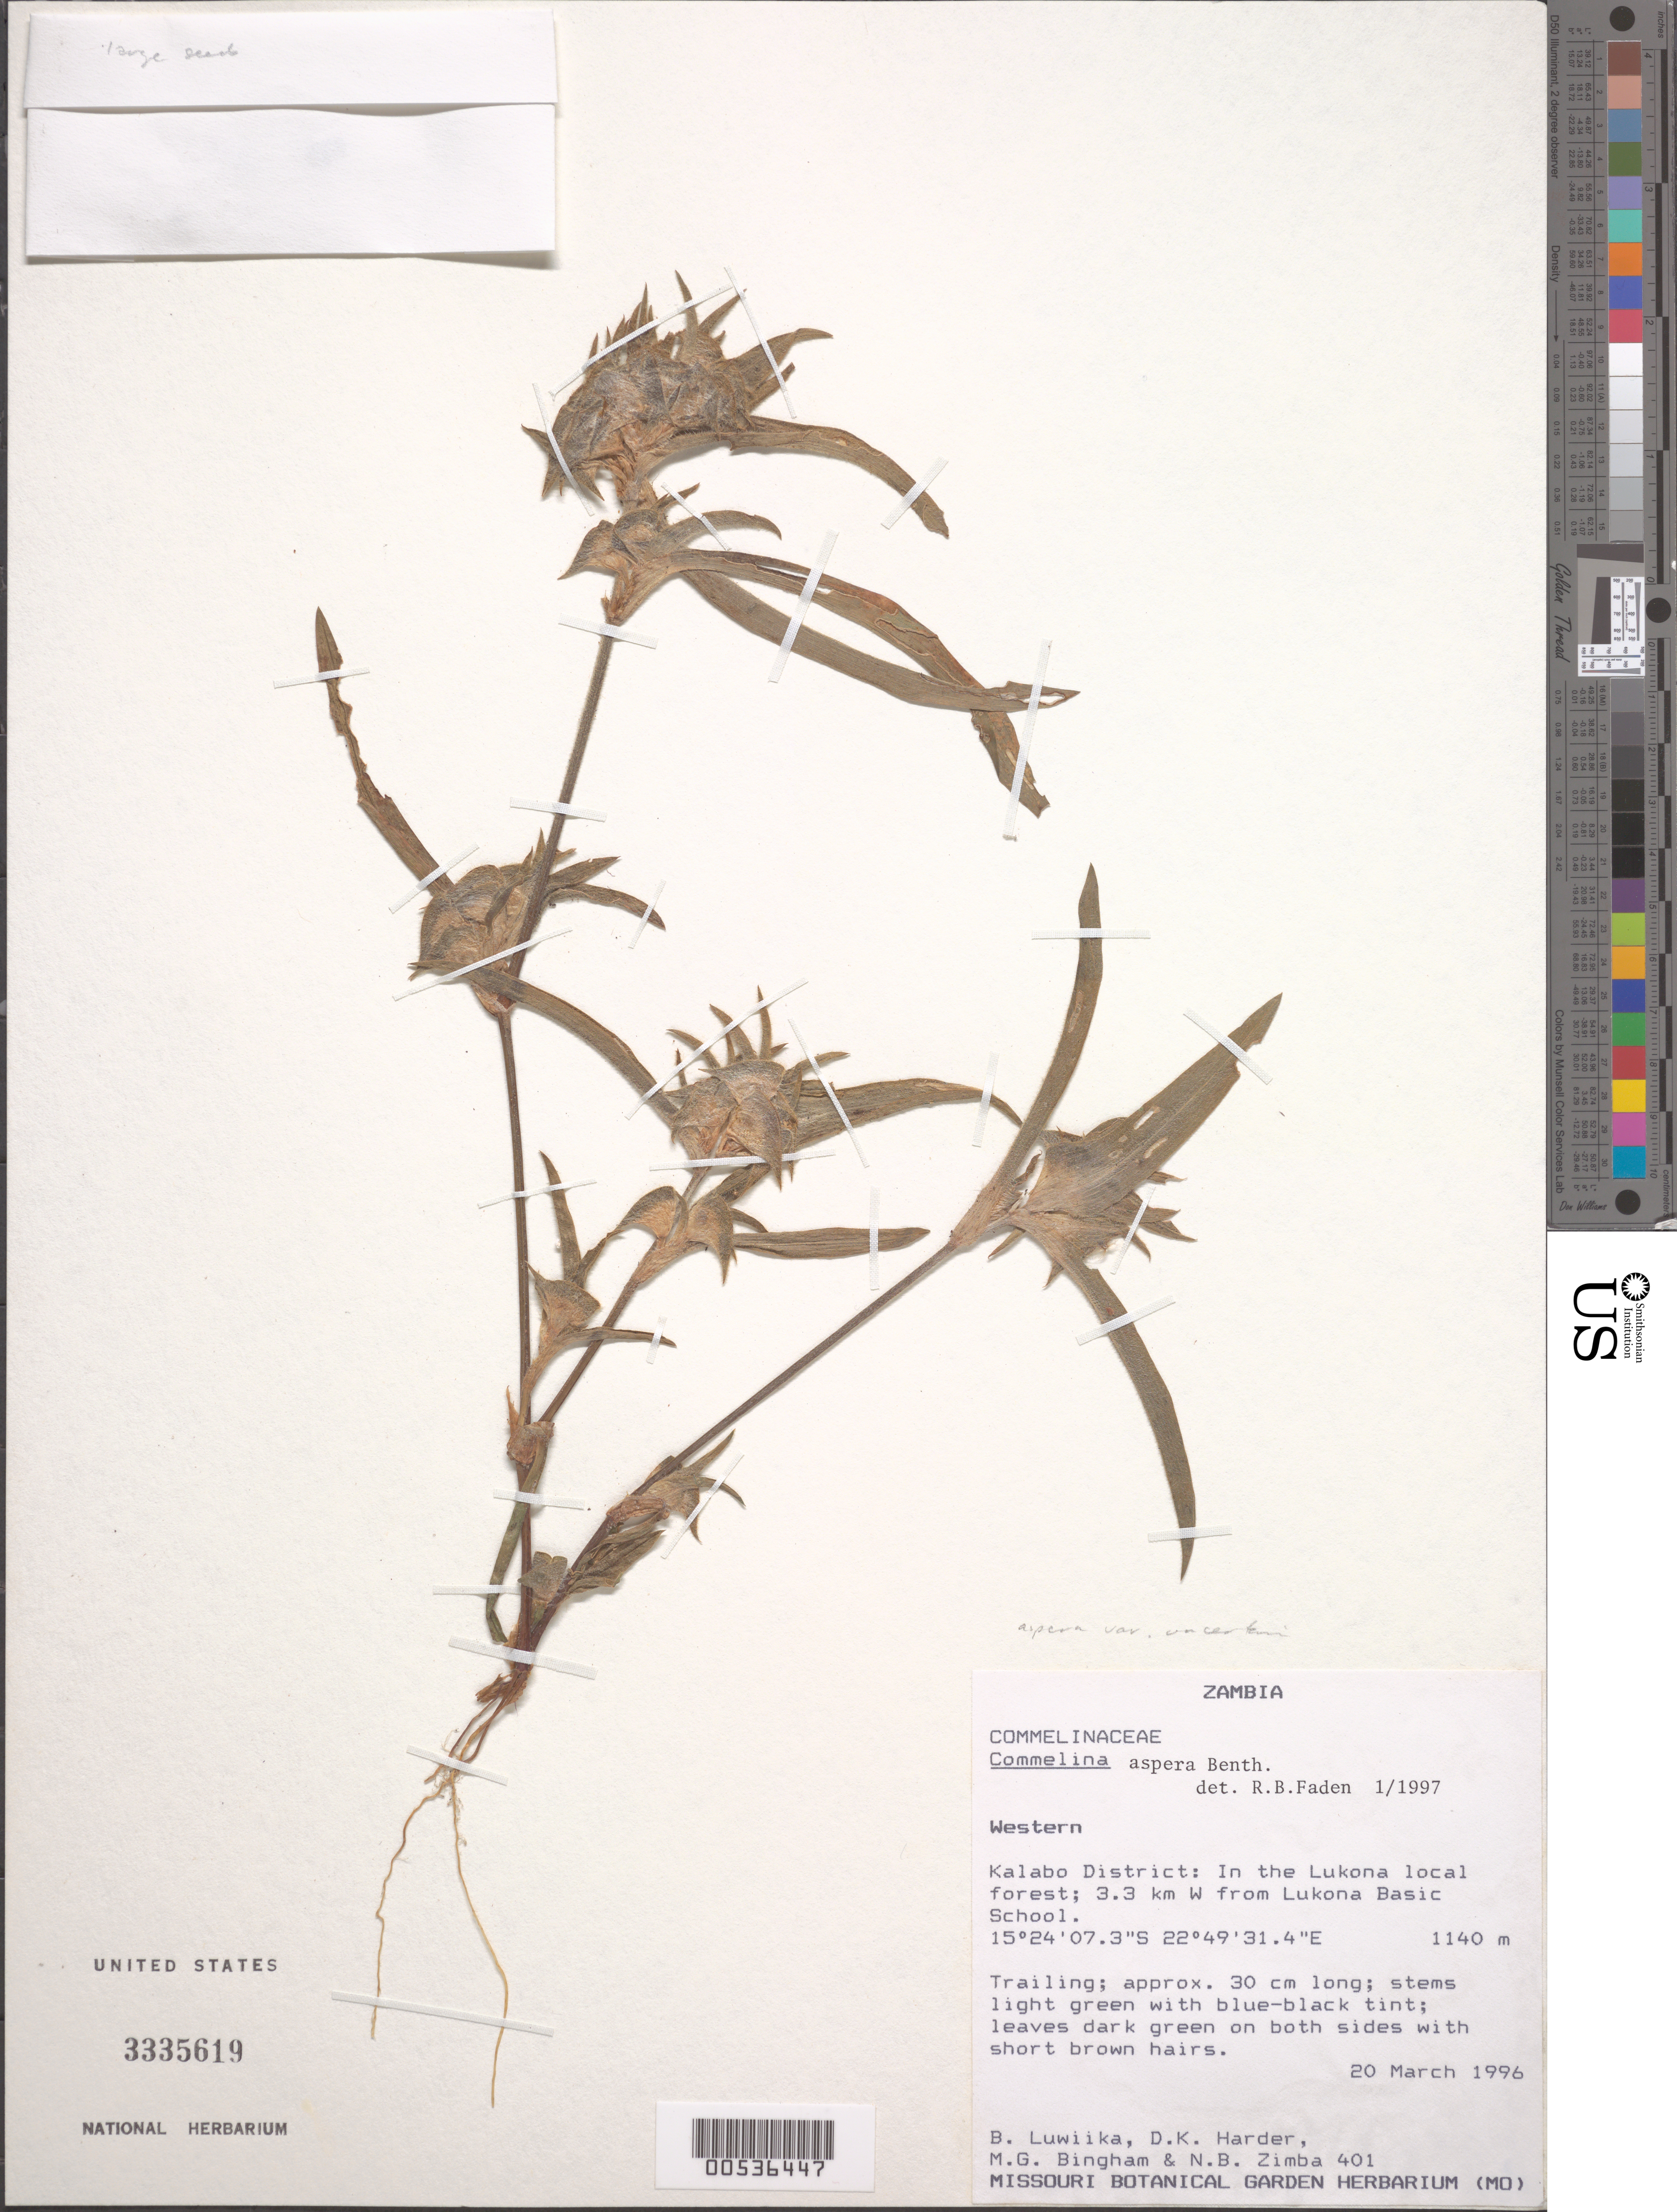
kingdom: Plantae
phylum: Tracheophyta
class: Liliopsida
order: Commelinales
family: Commelinaceae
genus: Commelina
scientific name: Commelina aspera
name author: G. Don ex Benth.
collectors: B. Luwiika, D. Harder, M. Bingham & N. B. Zimba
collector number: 401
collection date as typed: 20 Mar 1996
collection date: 1996-03-20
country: Zambia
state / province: Western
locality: Kalabo district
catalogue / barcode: US 3335619